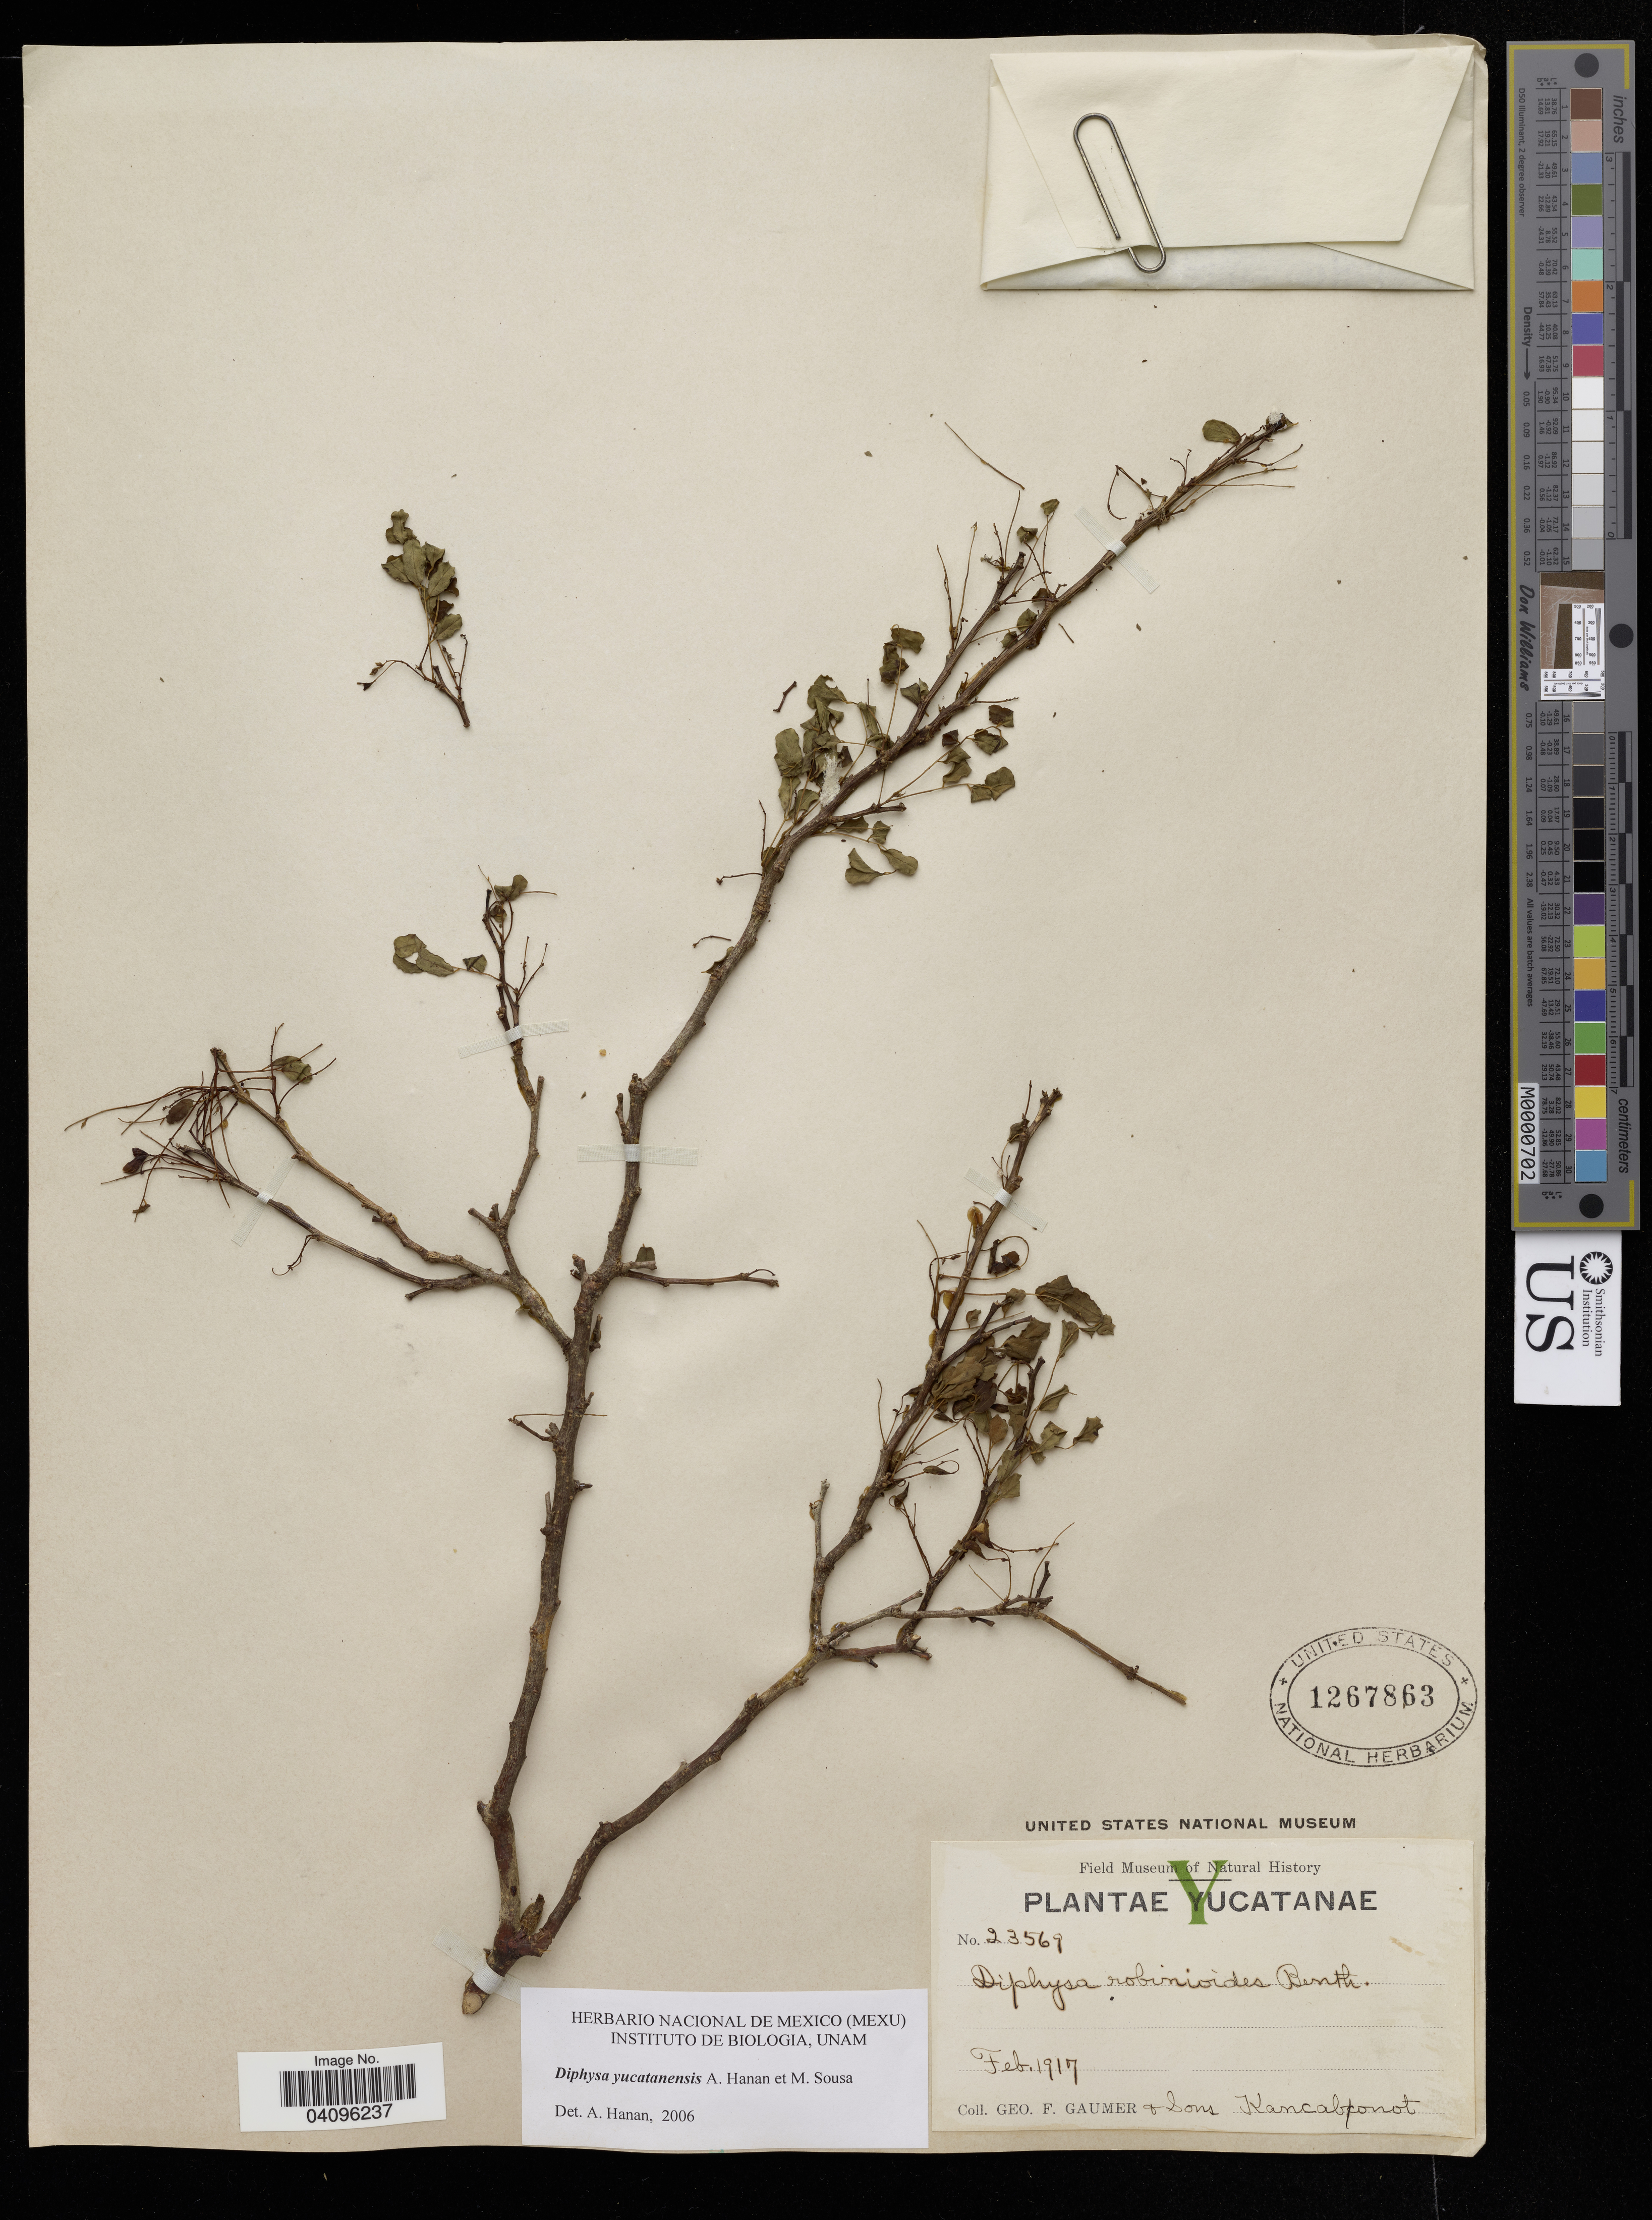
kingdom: Plantae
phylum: Tracheophyta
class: Magnoliopsida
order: Fabales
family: Fabaceae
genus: Diphysa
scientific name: Diphysa yucatanensis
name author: Hanan-Alipi & M. Sousa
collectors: G. Gaumer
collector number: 23569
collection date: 1917-02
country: Mexico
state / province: Yucatán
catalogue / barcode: US 1267863